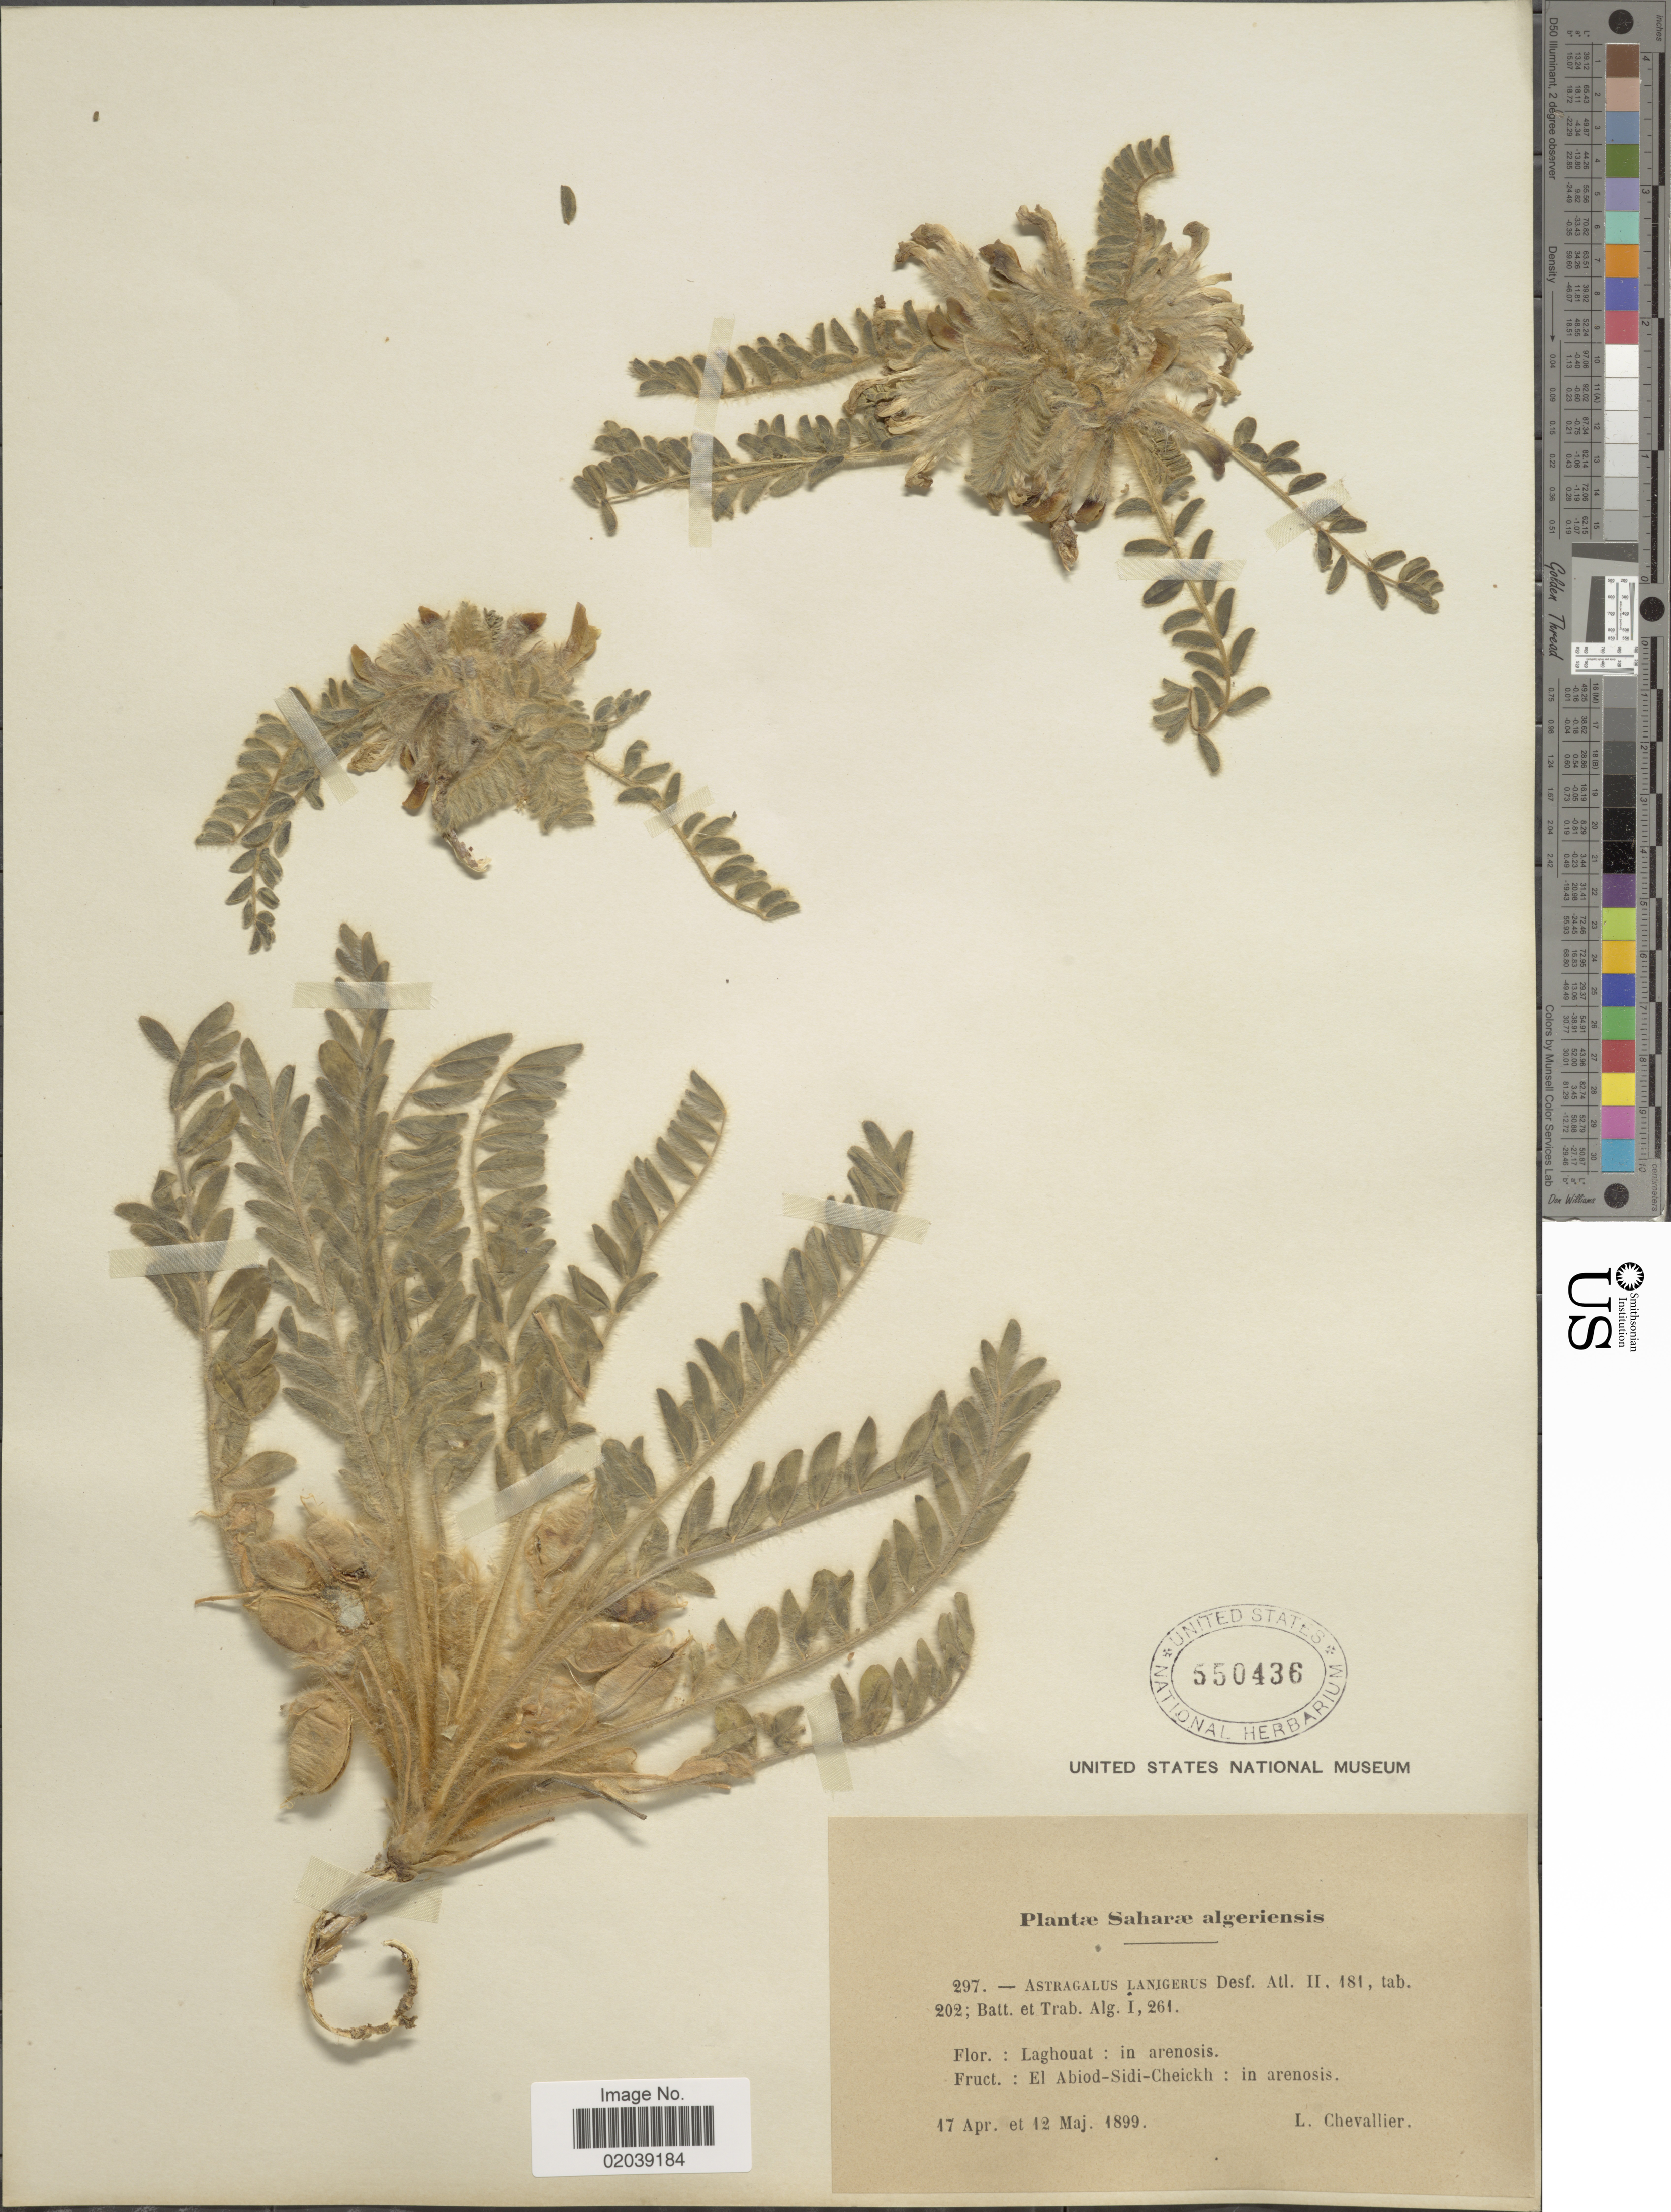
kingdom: Plantae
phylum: Tracheophyta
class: Magnoliopsida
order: Fabales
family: Fabaceae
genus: Astragalus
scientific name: Astragalus lanigerus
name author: Desf.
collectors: L. Chevallier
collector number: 297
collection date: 1899-04-17/1899-05-12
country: Algeria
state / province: Laghouat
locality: Saharae algeriensis, Laghouat: in arenosis, El Aboid- Sidi- Cheickh: in arenosis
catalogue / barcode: US 550436